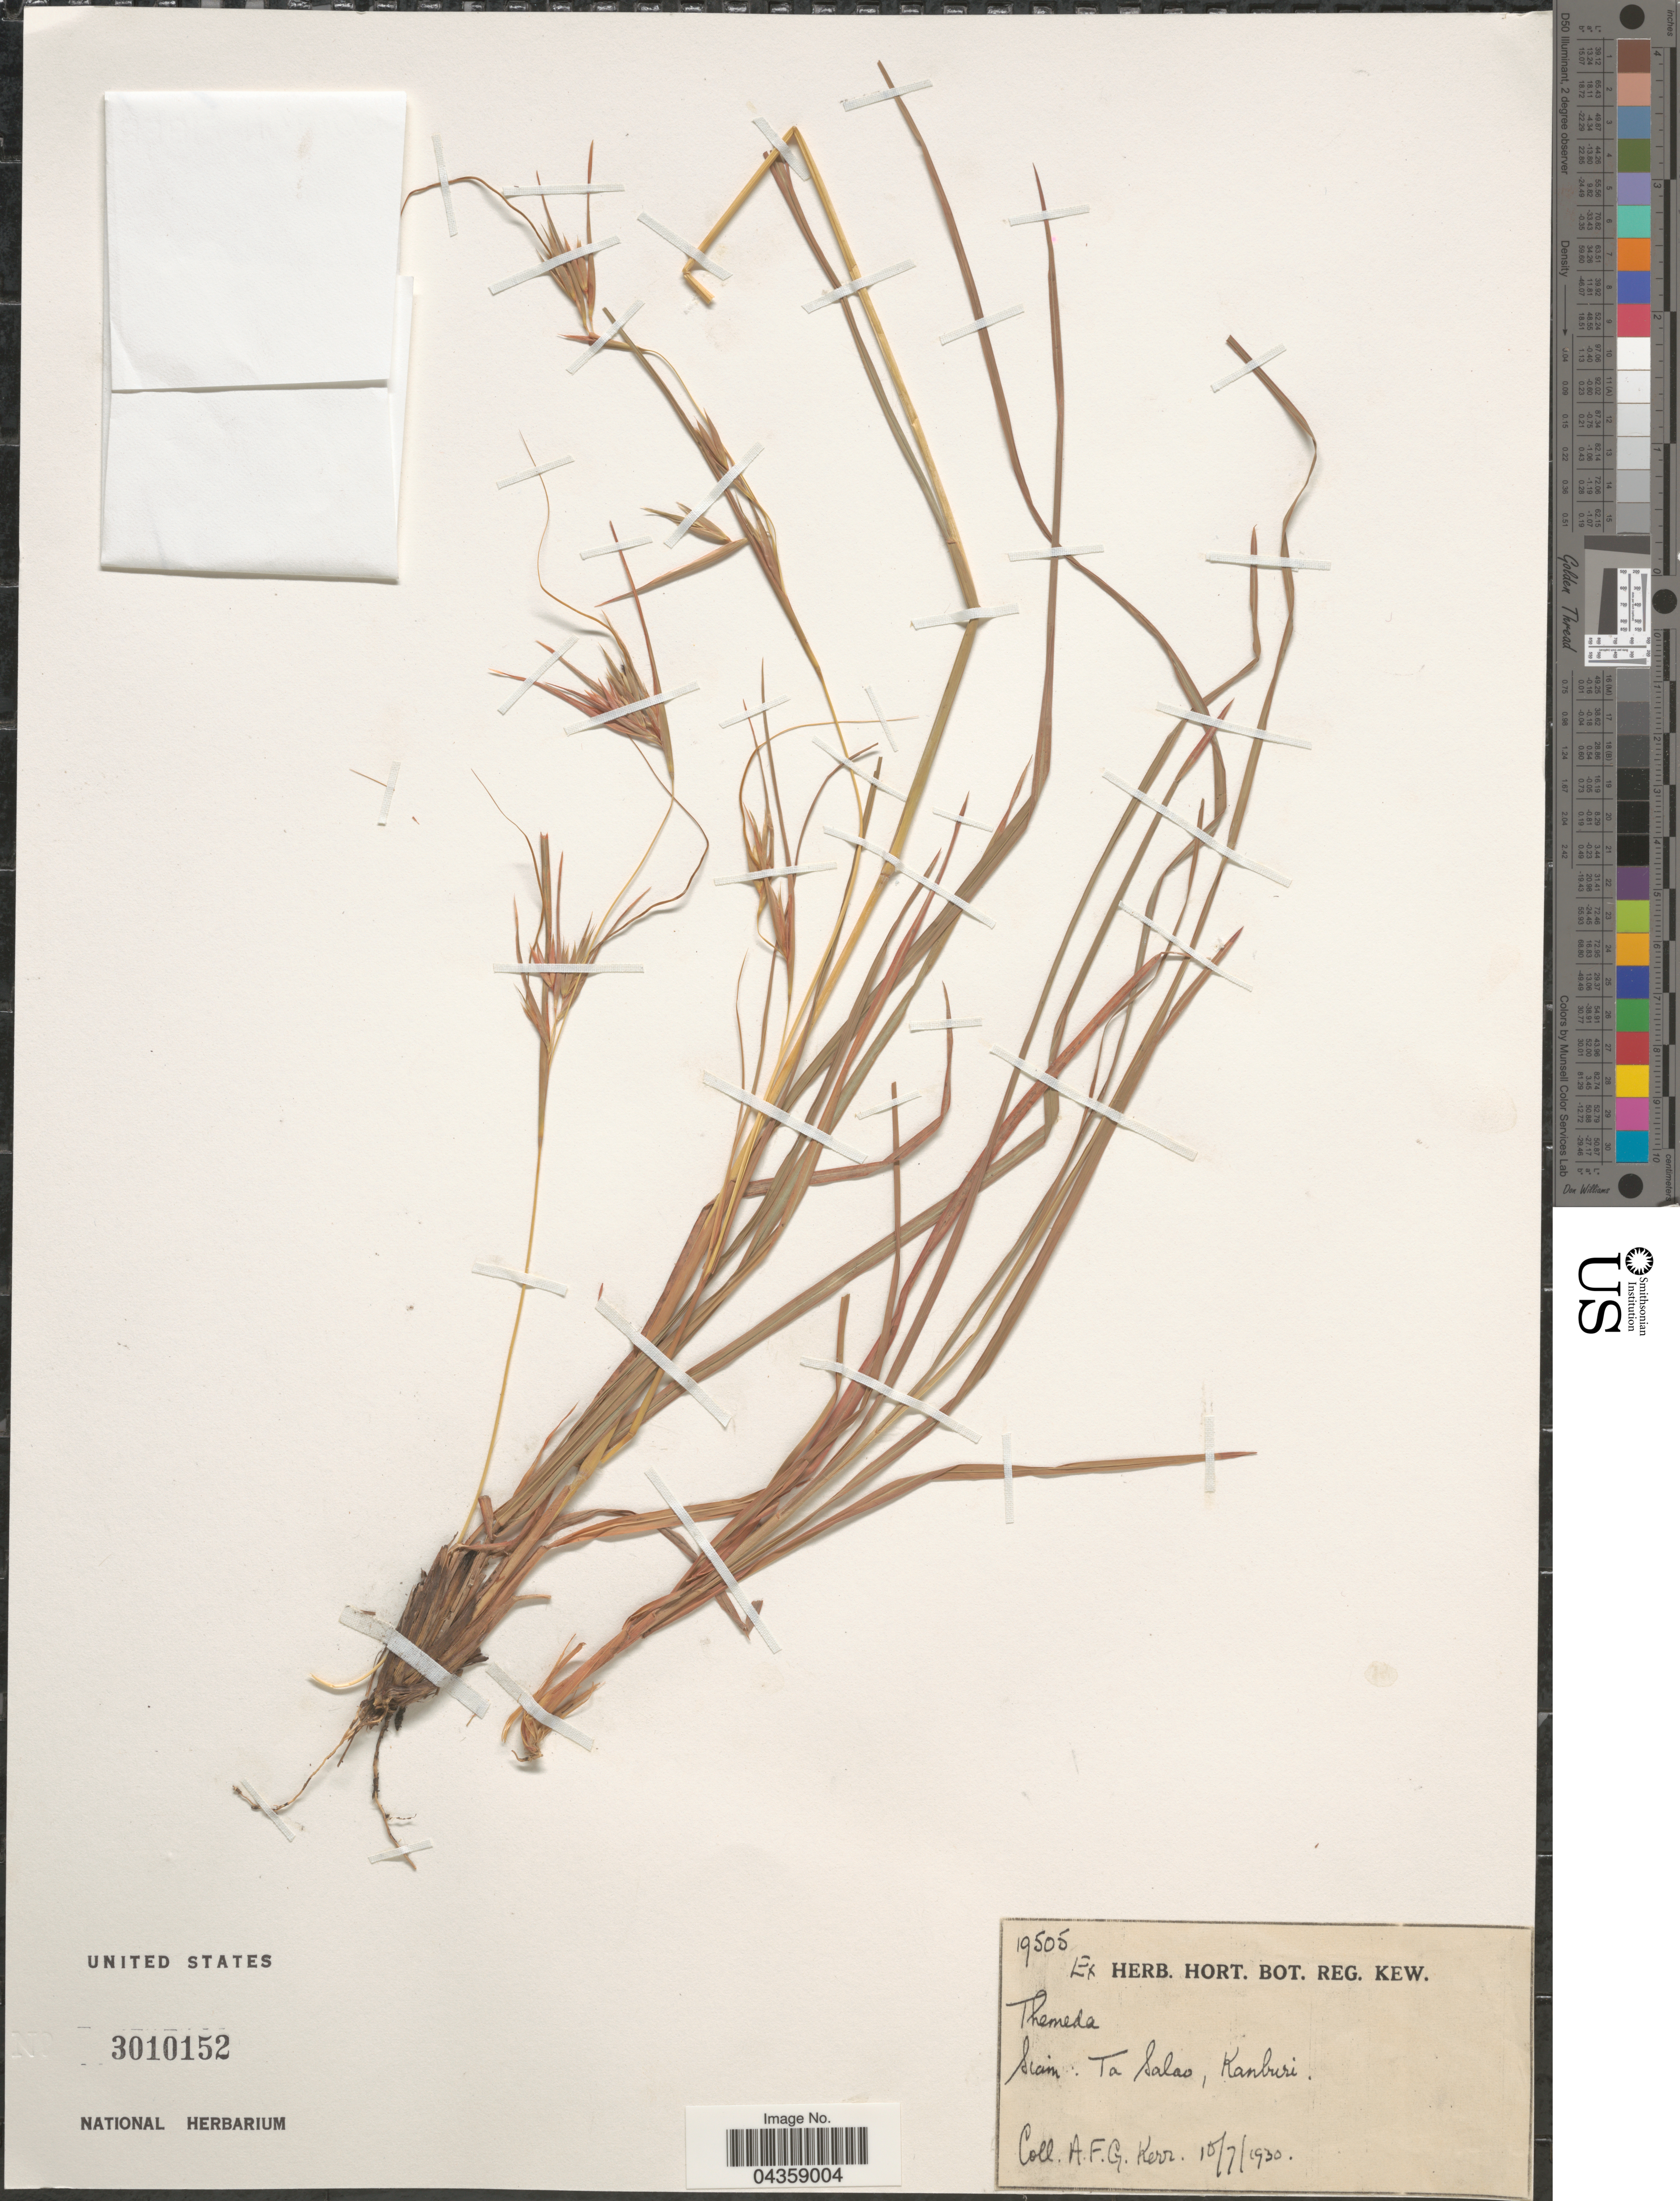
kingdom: Plantae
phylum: Tracheophyta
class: Liliopsida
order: Poales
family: Poaceae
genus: Themeda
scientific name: Themeda sp.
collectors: A. F. G. Kerr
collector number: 19505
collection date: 1930-07-15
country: Thailand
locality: Siam : Ta Salao, Kanburi.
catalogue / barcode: US 3010152